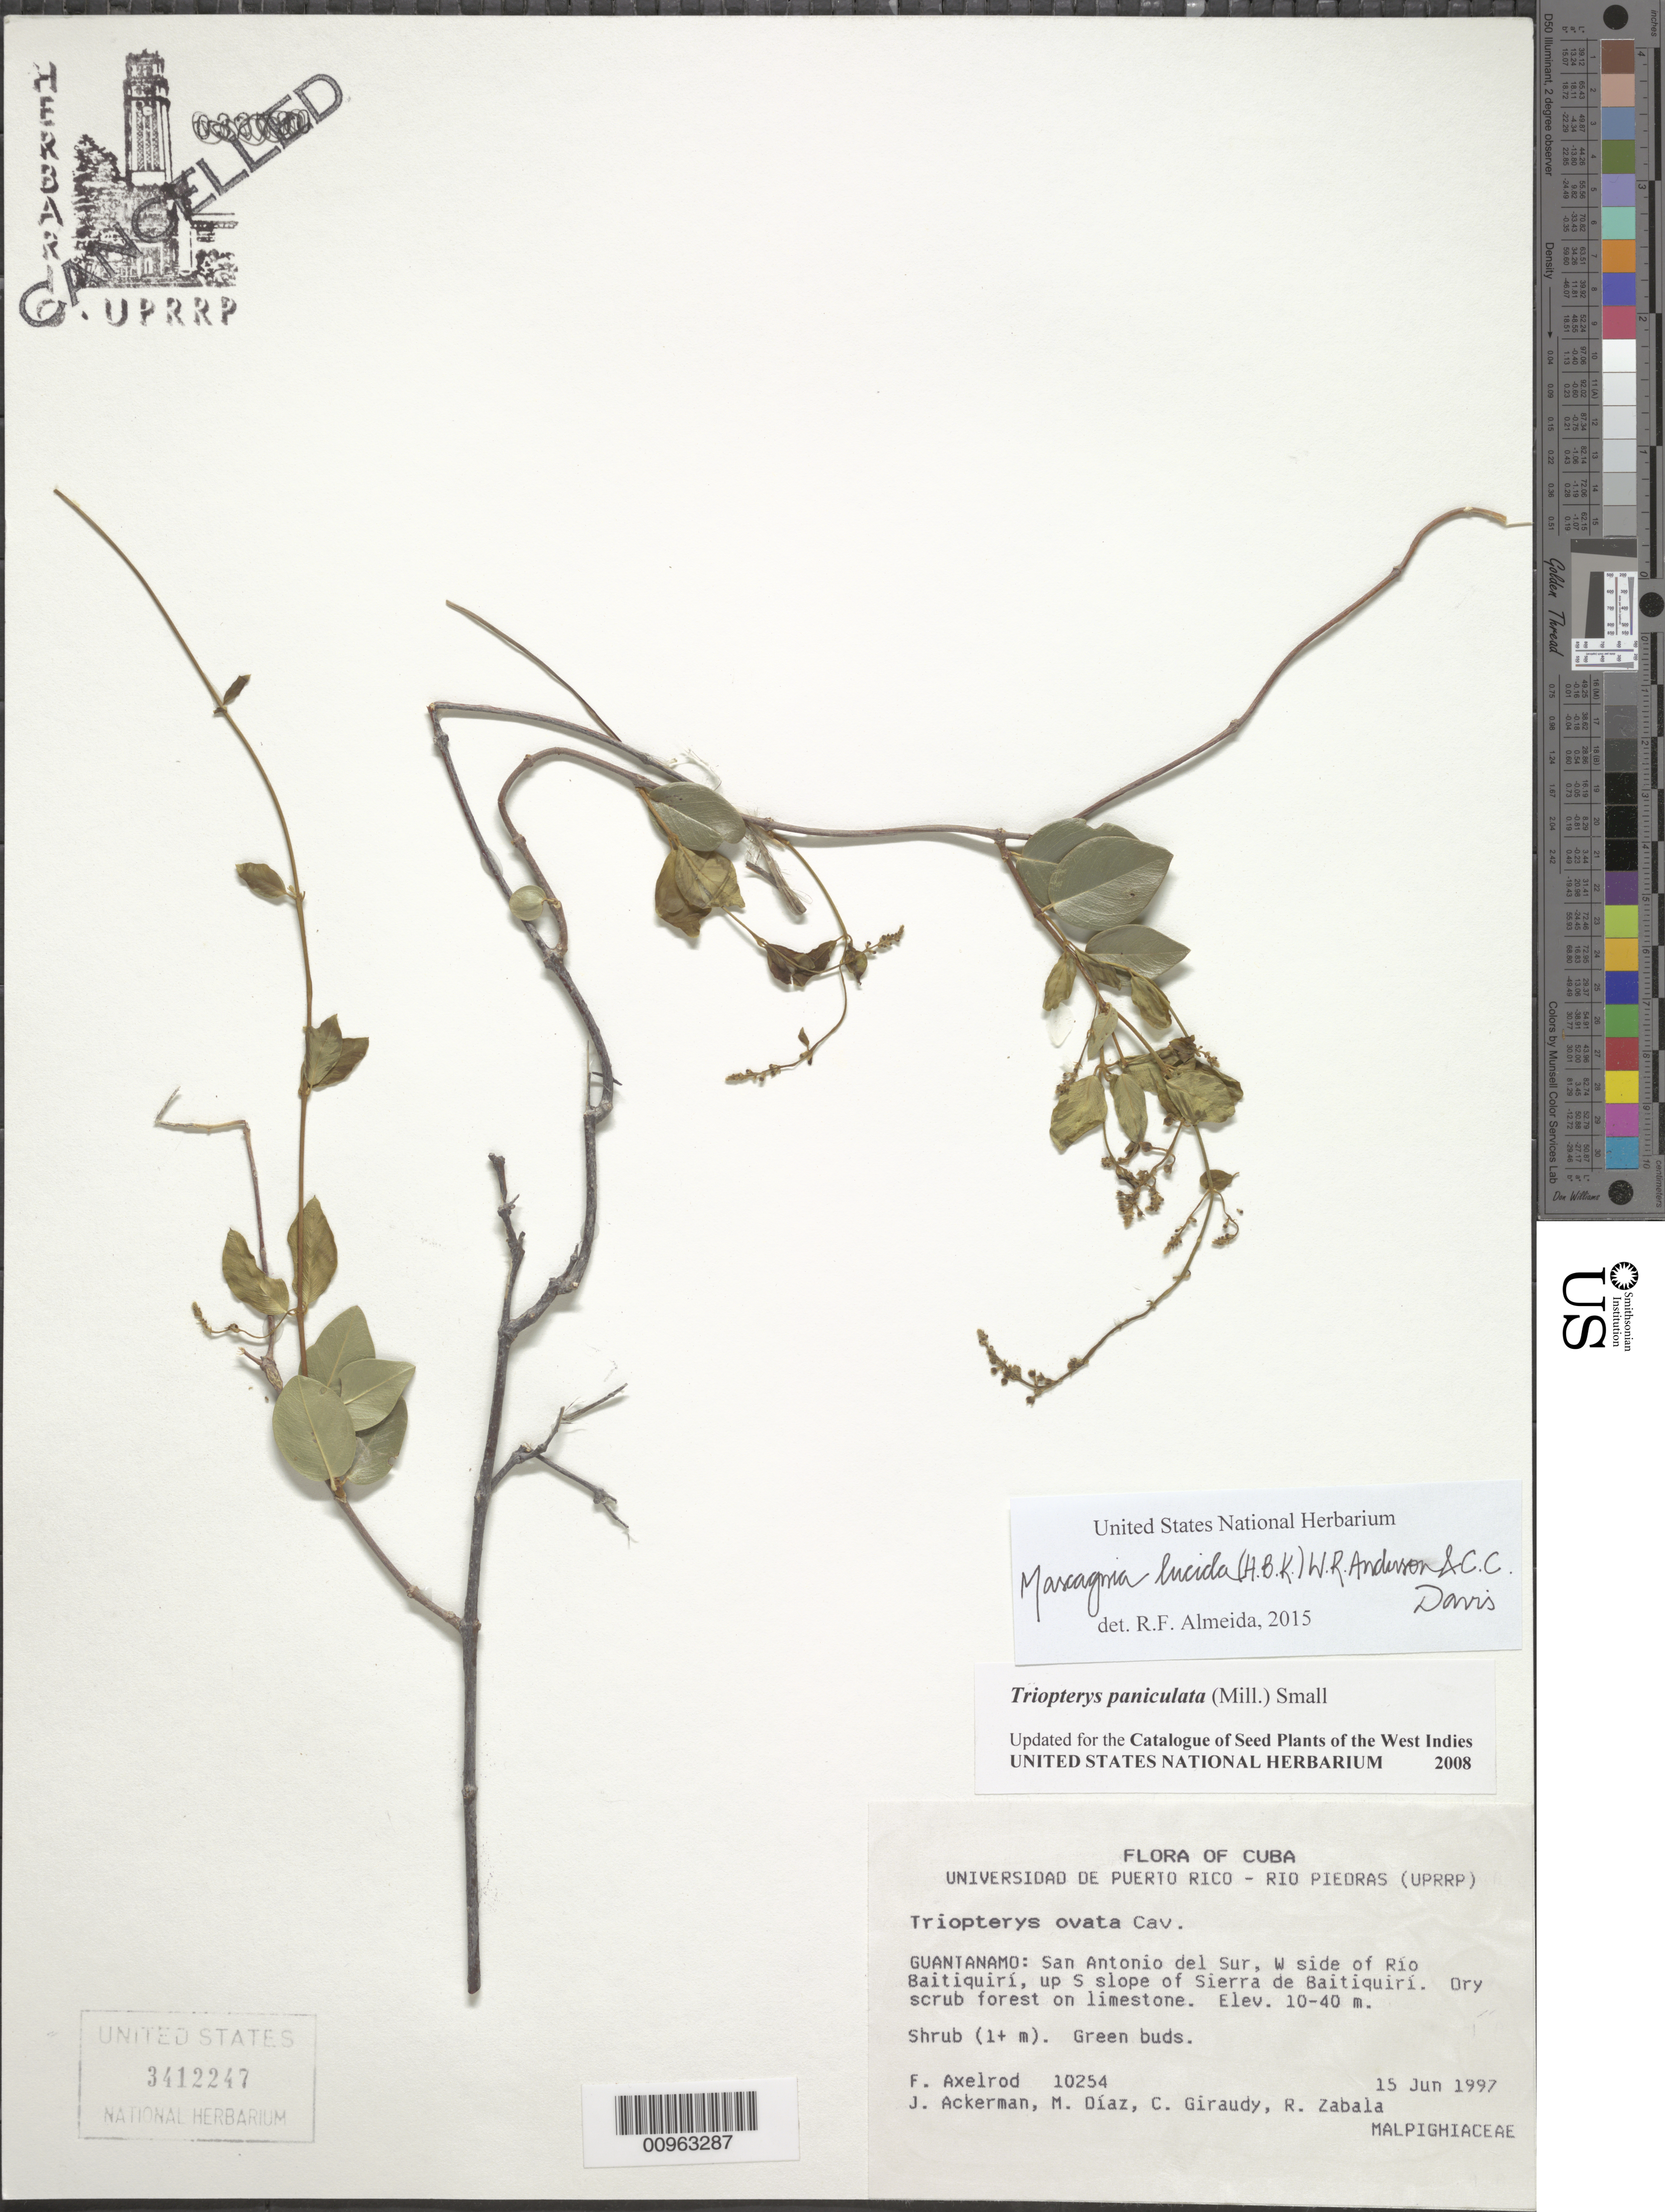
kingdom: Plantae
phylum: Tracheophyta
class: Magnoliopsida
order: Malpighiales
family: Malpighiaceae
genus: Mascagnia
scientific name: Mascagnia lucida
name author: (Kunth) W.R. Anderson & C. Davis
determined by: De Almeida, R. F., (HUEFS), Universidade Estadual de Feira de Santana (BRAZIL)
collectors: F. S. Axelrod, J. D. Ackerman, M. Díaz, C. Giraudy & R. Zabala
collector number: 10254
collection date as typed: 15 Jun 1997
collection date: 1997-06-15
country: Cuba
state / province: Guantanamo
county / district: Dry forest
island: Cuba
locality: San Antonio del Sur, W side of Río Baitiquirí, up S slope of Sierra de Baitiquirí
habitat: Dry scrub forest on limestone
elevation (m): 10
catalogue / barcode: US 3412247